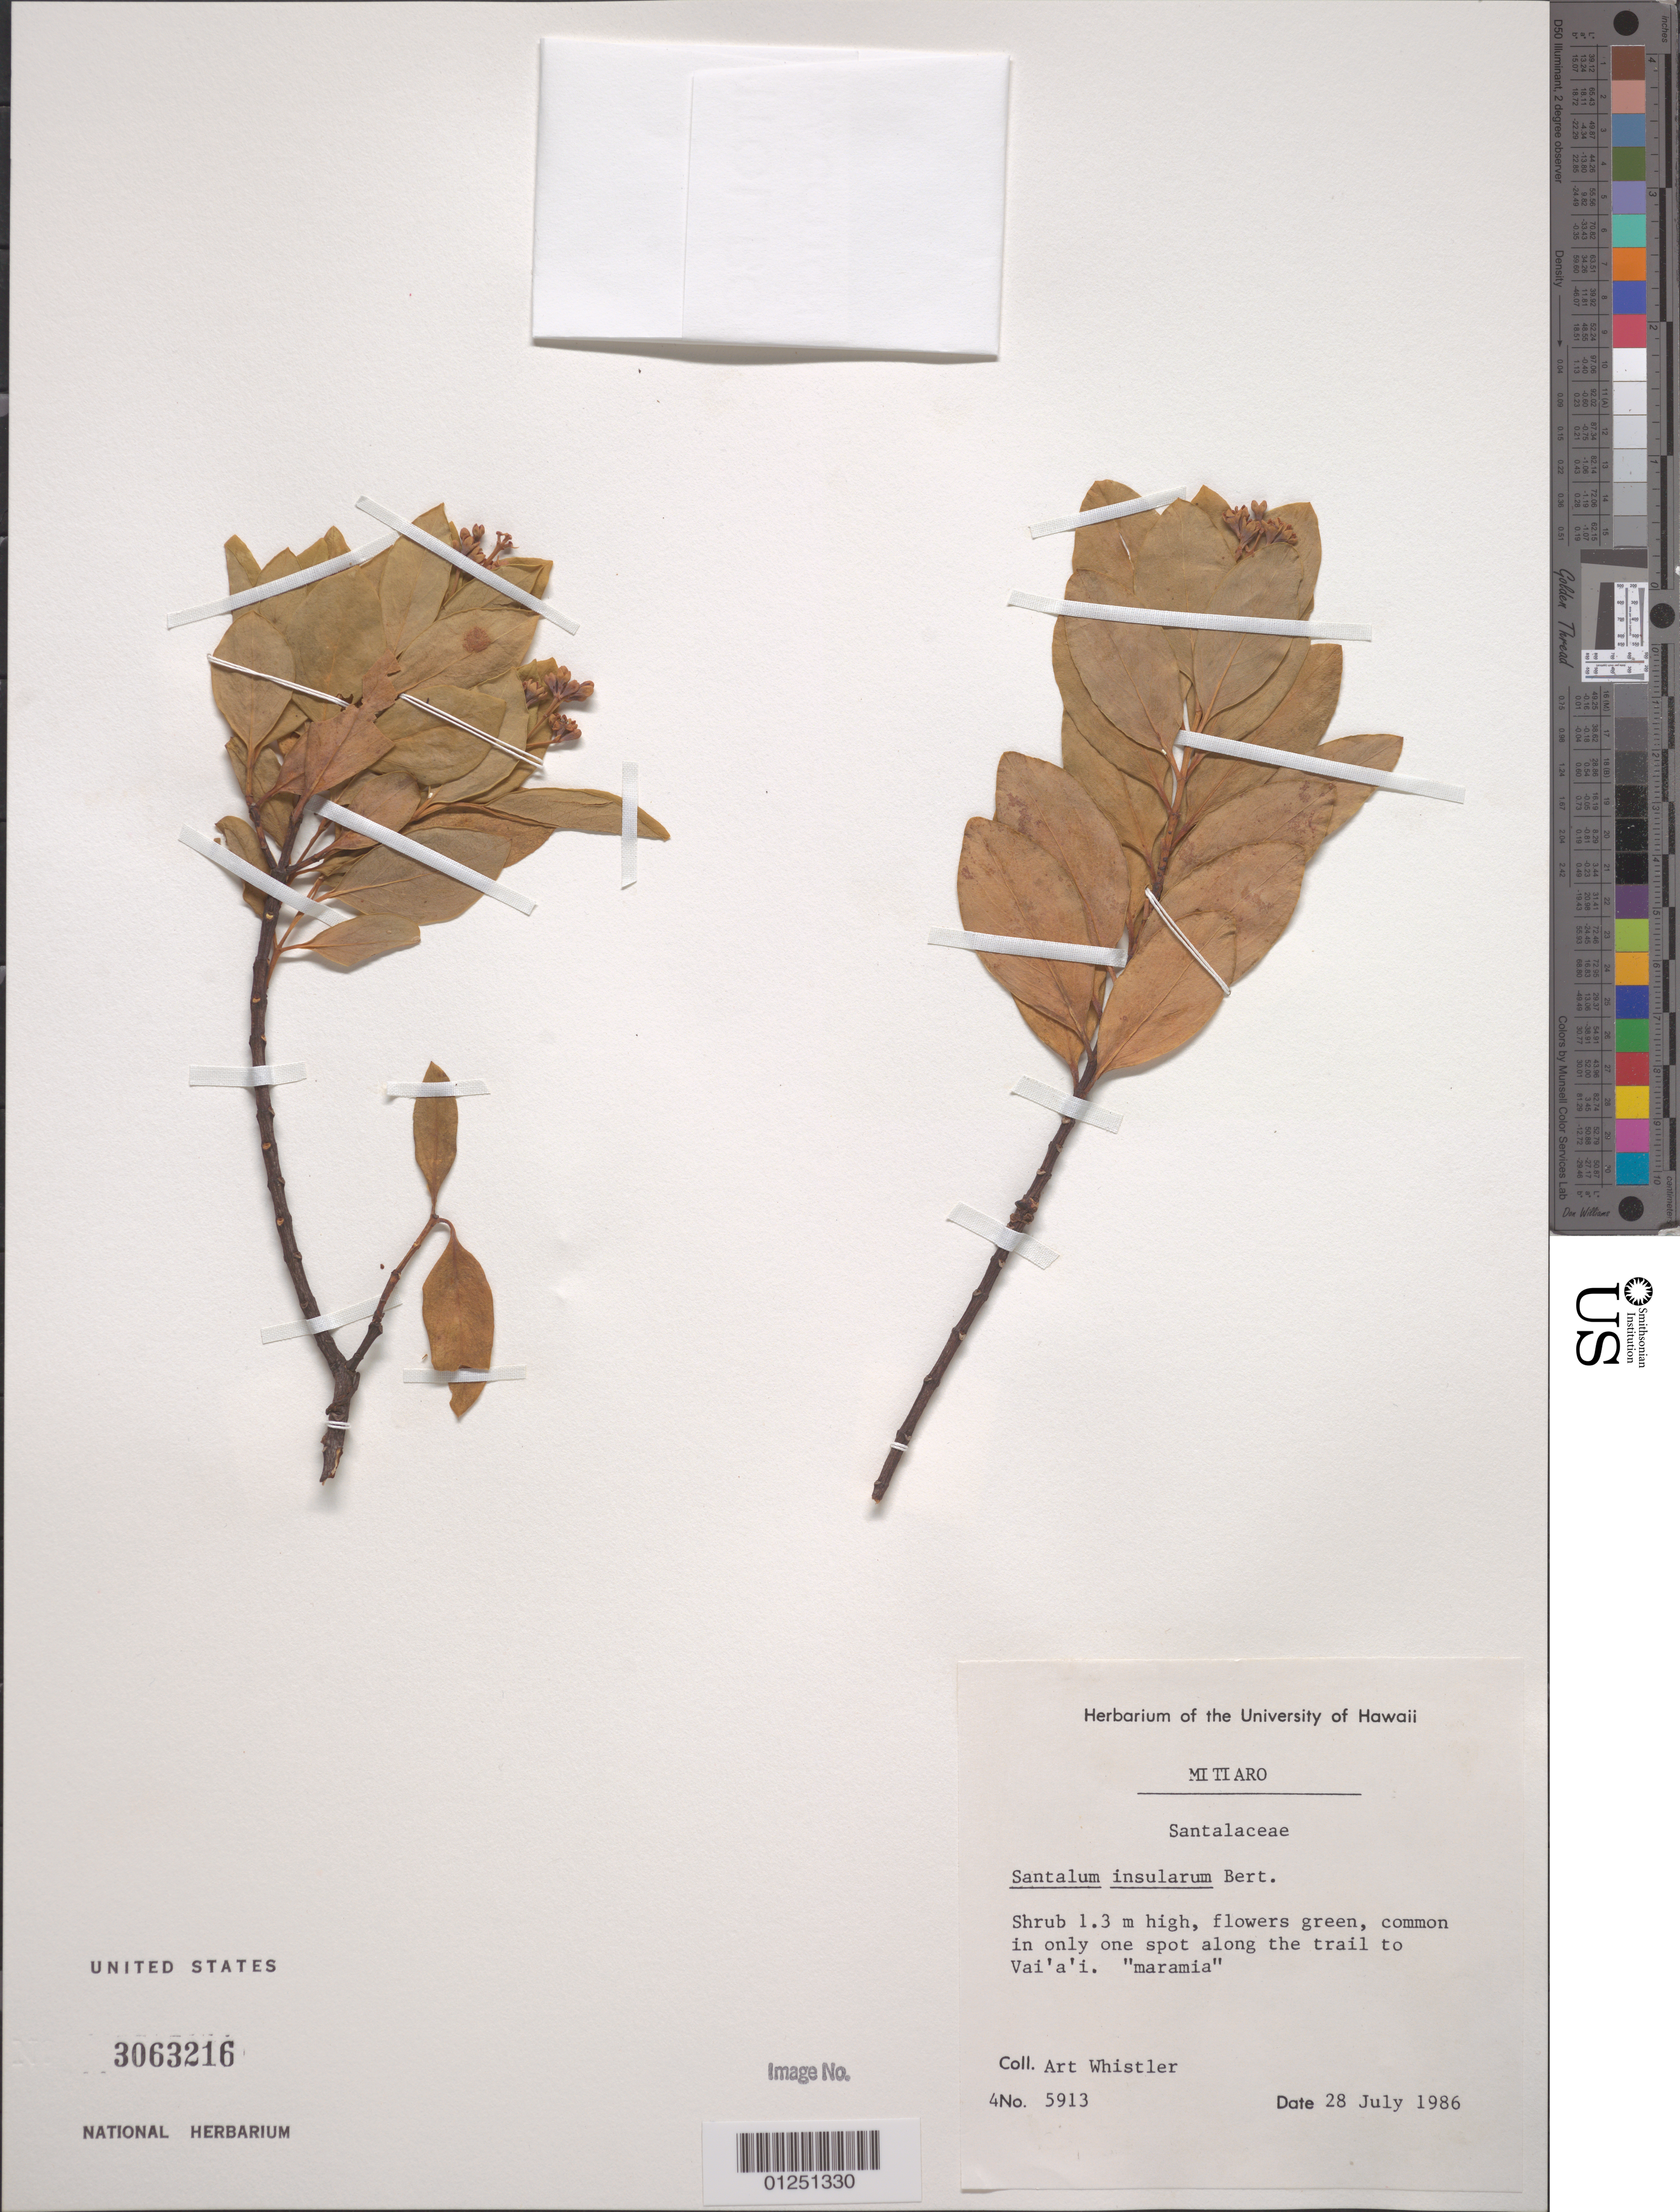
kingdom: Plantae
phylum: Tracheophyta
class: Magnoliopsida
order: Santalales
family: Santalaceae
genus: Santalum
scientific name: Santalum insulare var. mitiaro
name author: Sykes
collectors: A. Whistler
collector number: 5913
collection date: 1986-07-28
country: Cook Islands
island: Mitiaro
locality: Along the trail to Vai'a'i.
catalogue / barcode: US 3063216